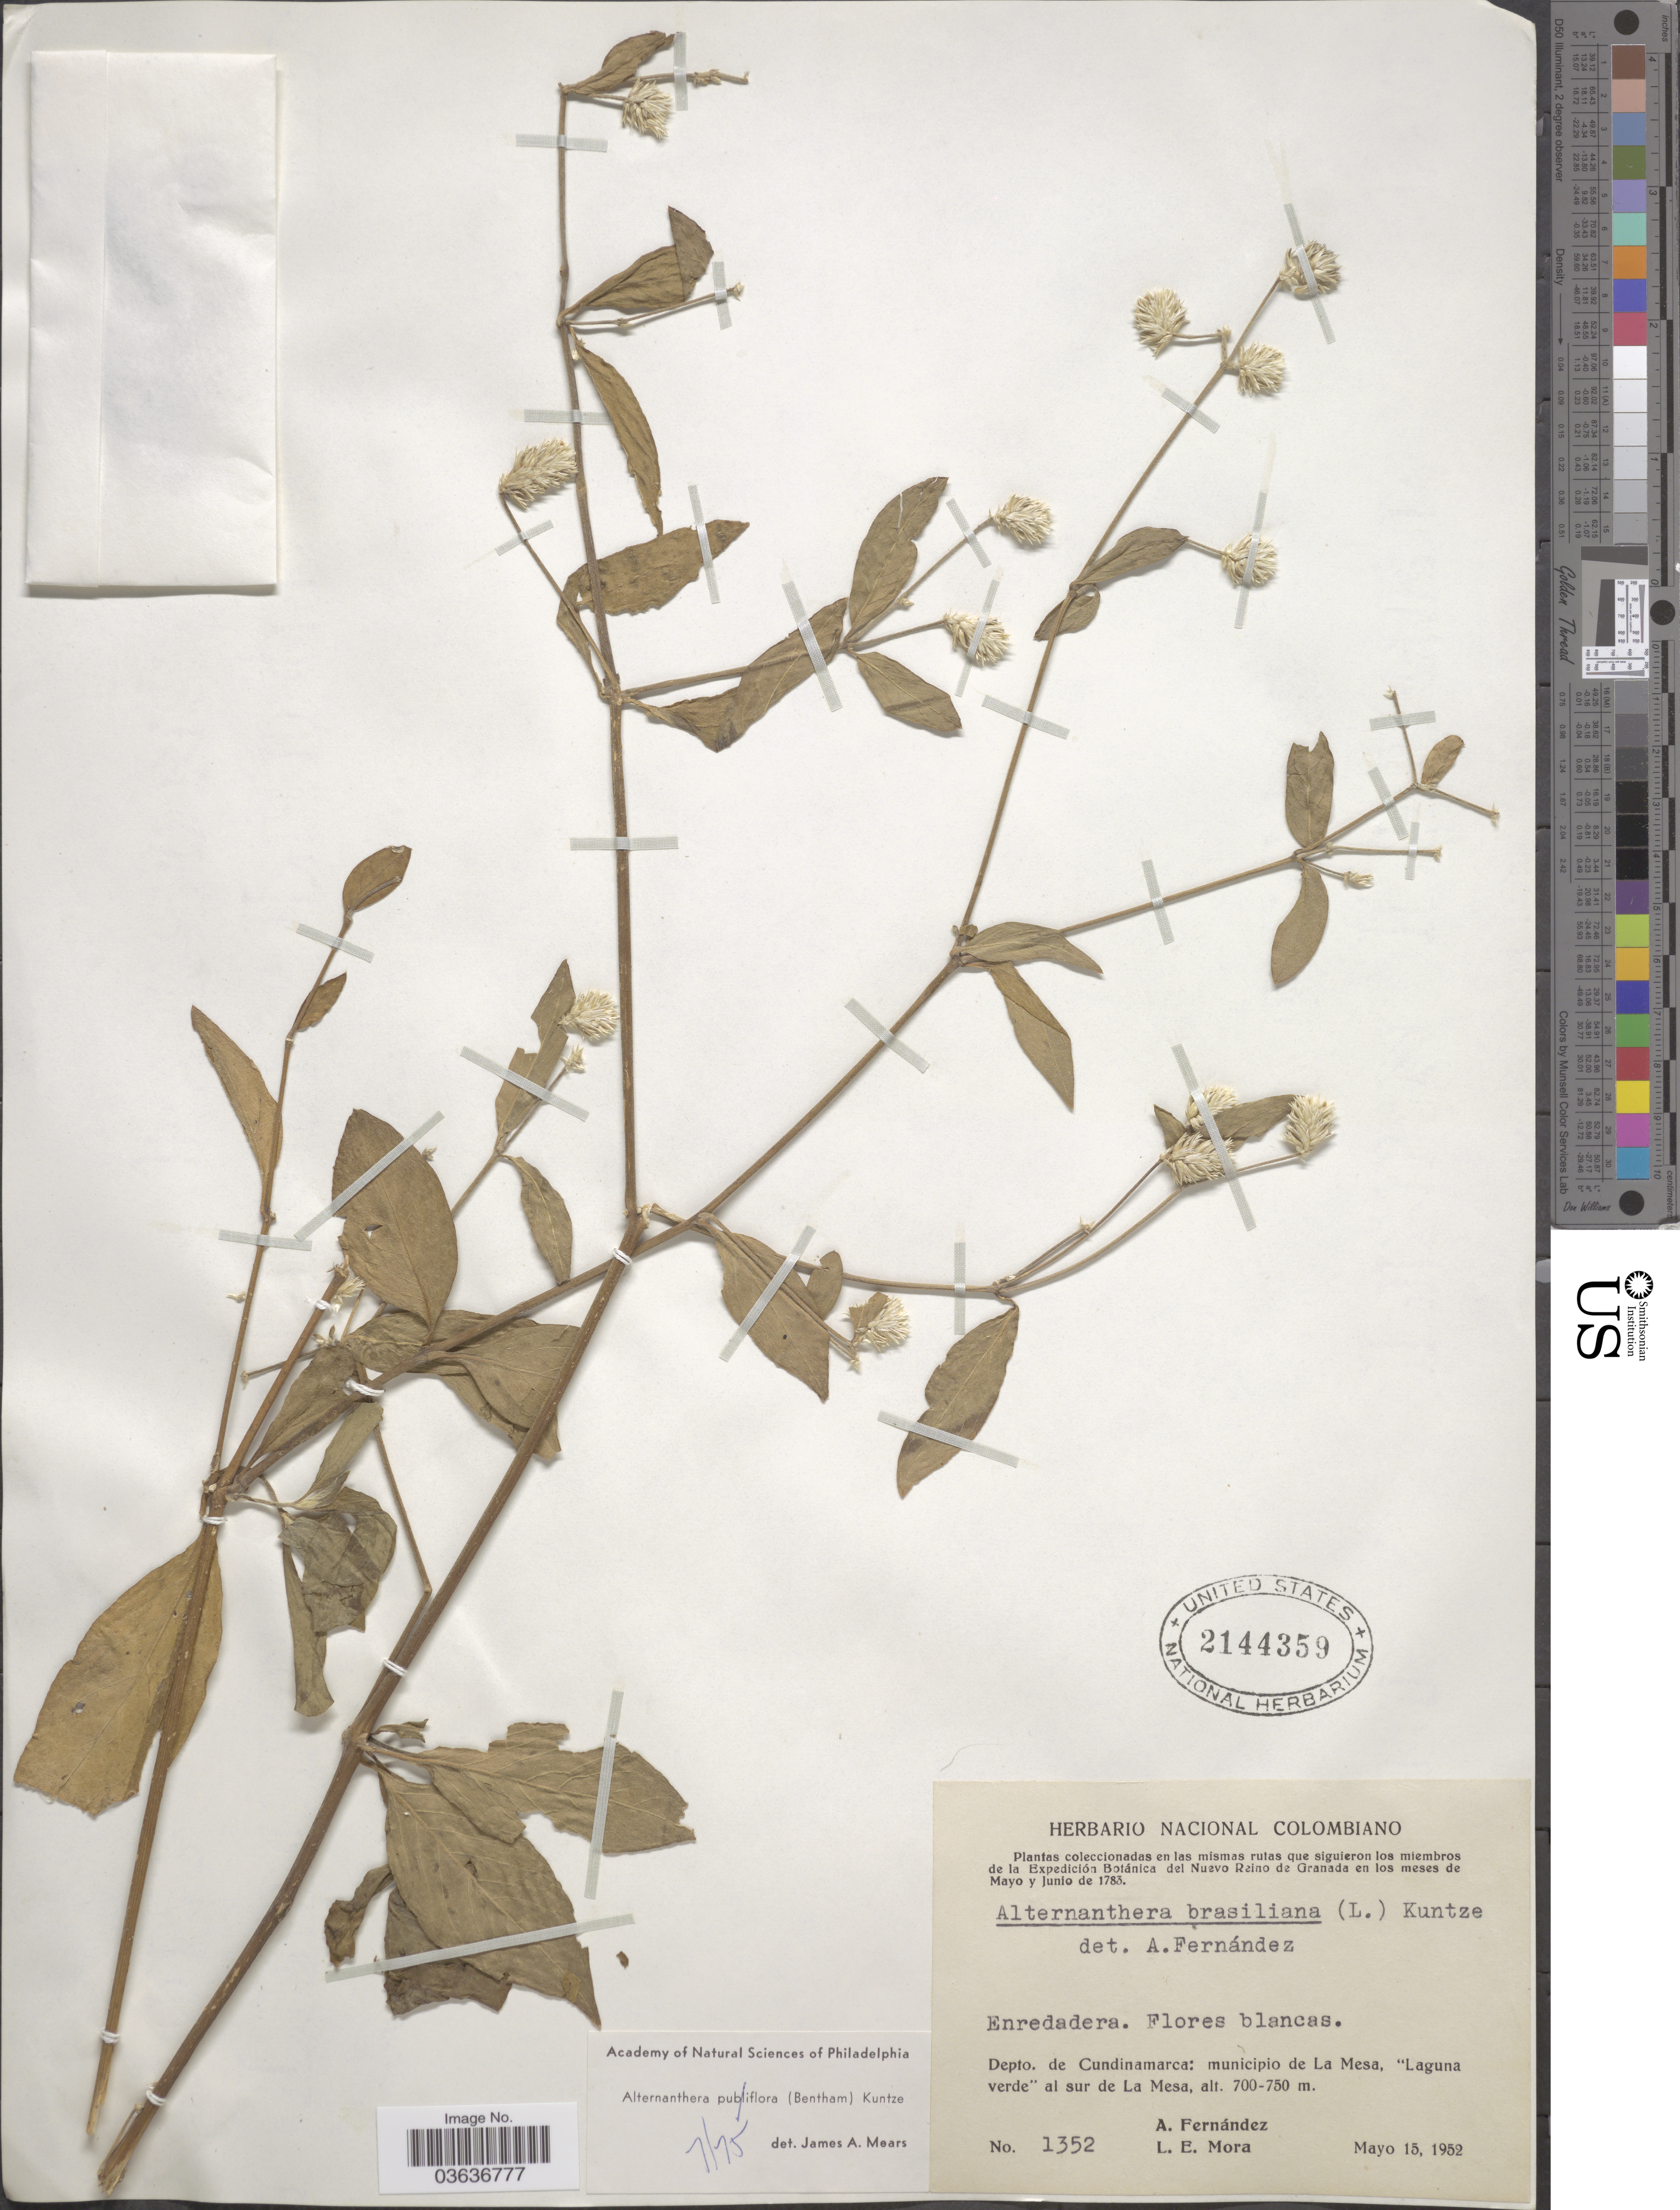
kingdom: Plantae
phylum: Tracheophyta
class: Magnoliopsida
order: Caryophyllales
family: Amaranthaceae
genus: Alternanthera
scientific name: Alternanthera pubiflora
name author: (Benth.) Kuntze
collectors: A. Fernández & L. Mora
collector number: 1352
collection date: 1952-05-15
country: Colombia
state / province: Cundinamarca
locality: Depto. de Cundinamarca: municipio de La Mesa, "Laguna verde" al sur de La Mesa.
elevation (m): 700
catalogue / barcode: US 2144359